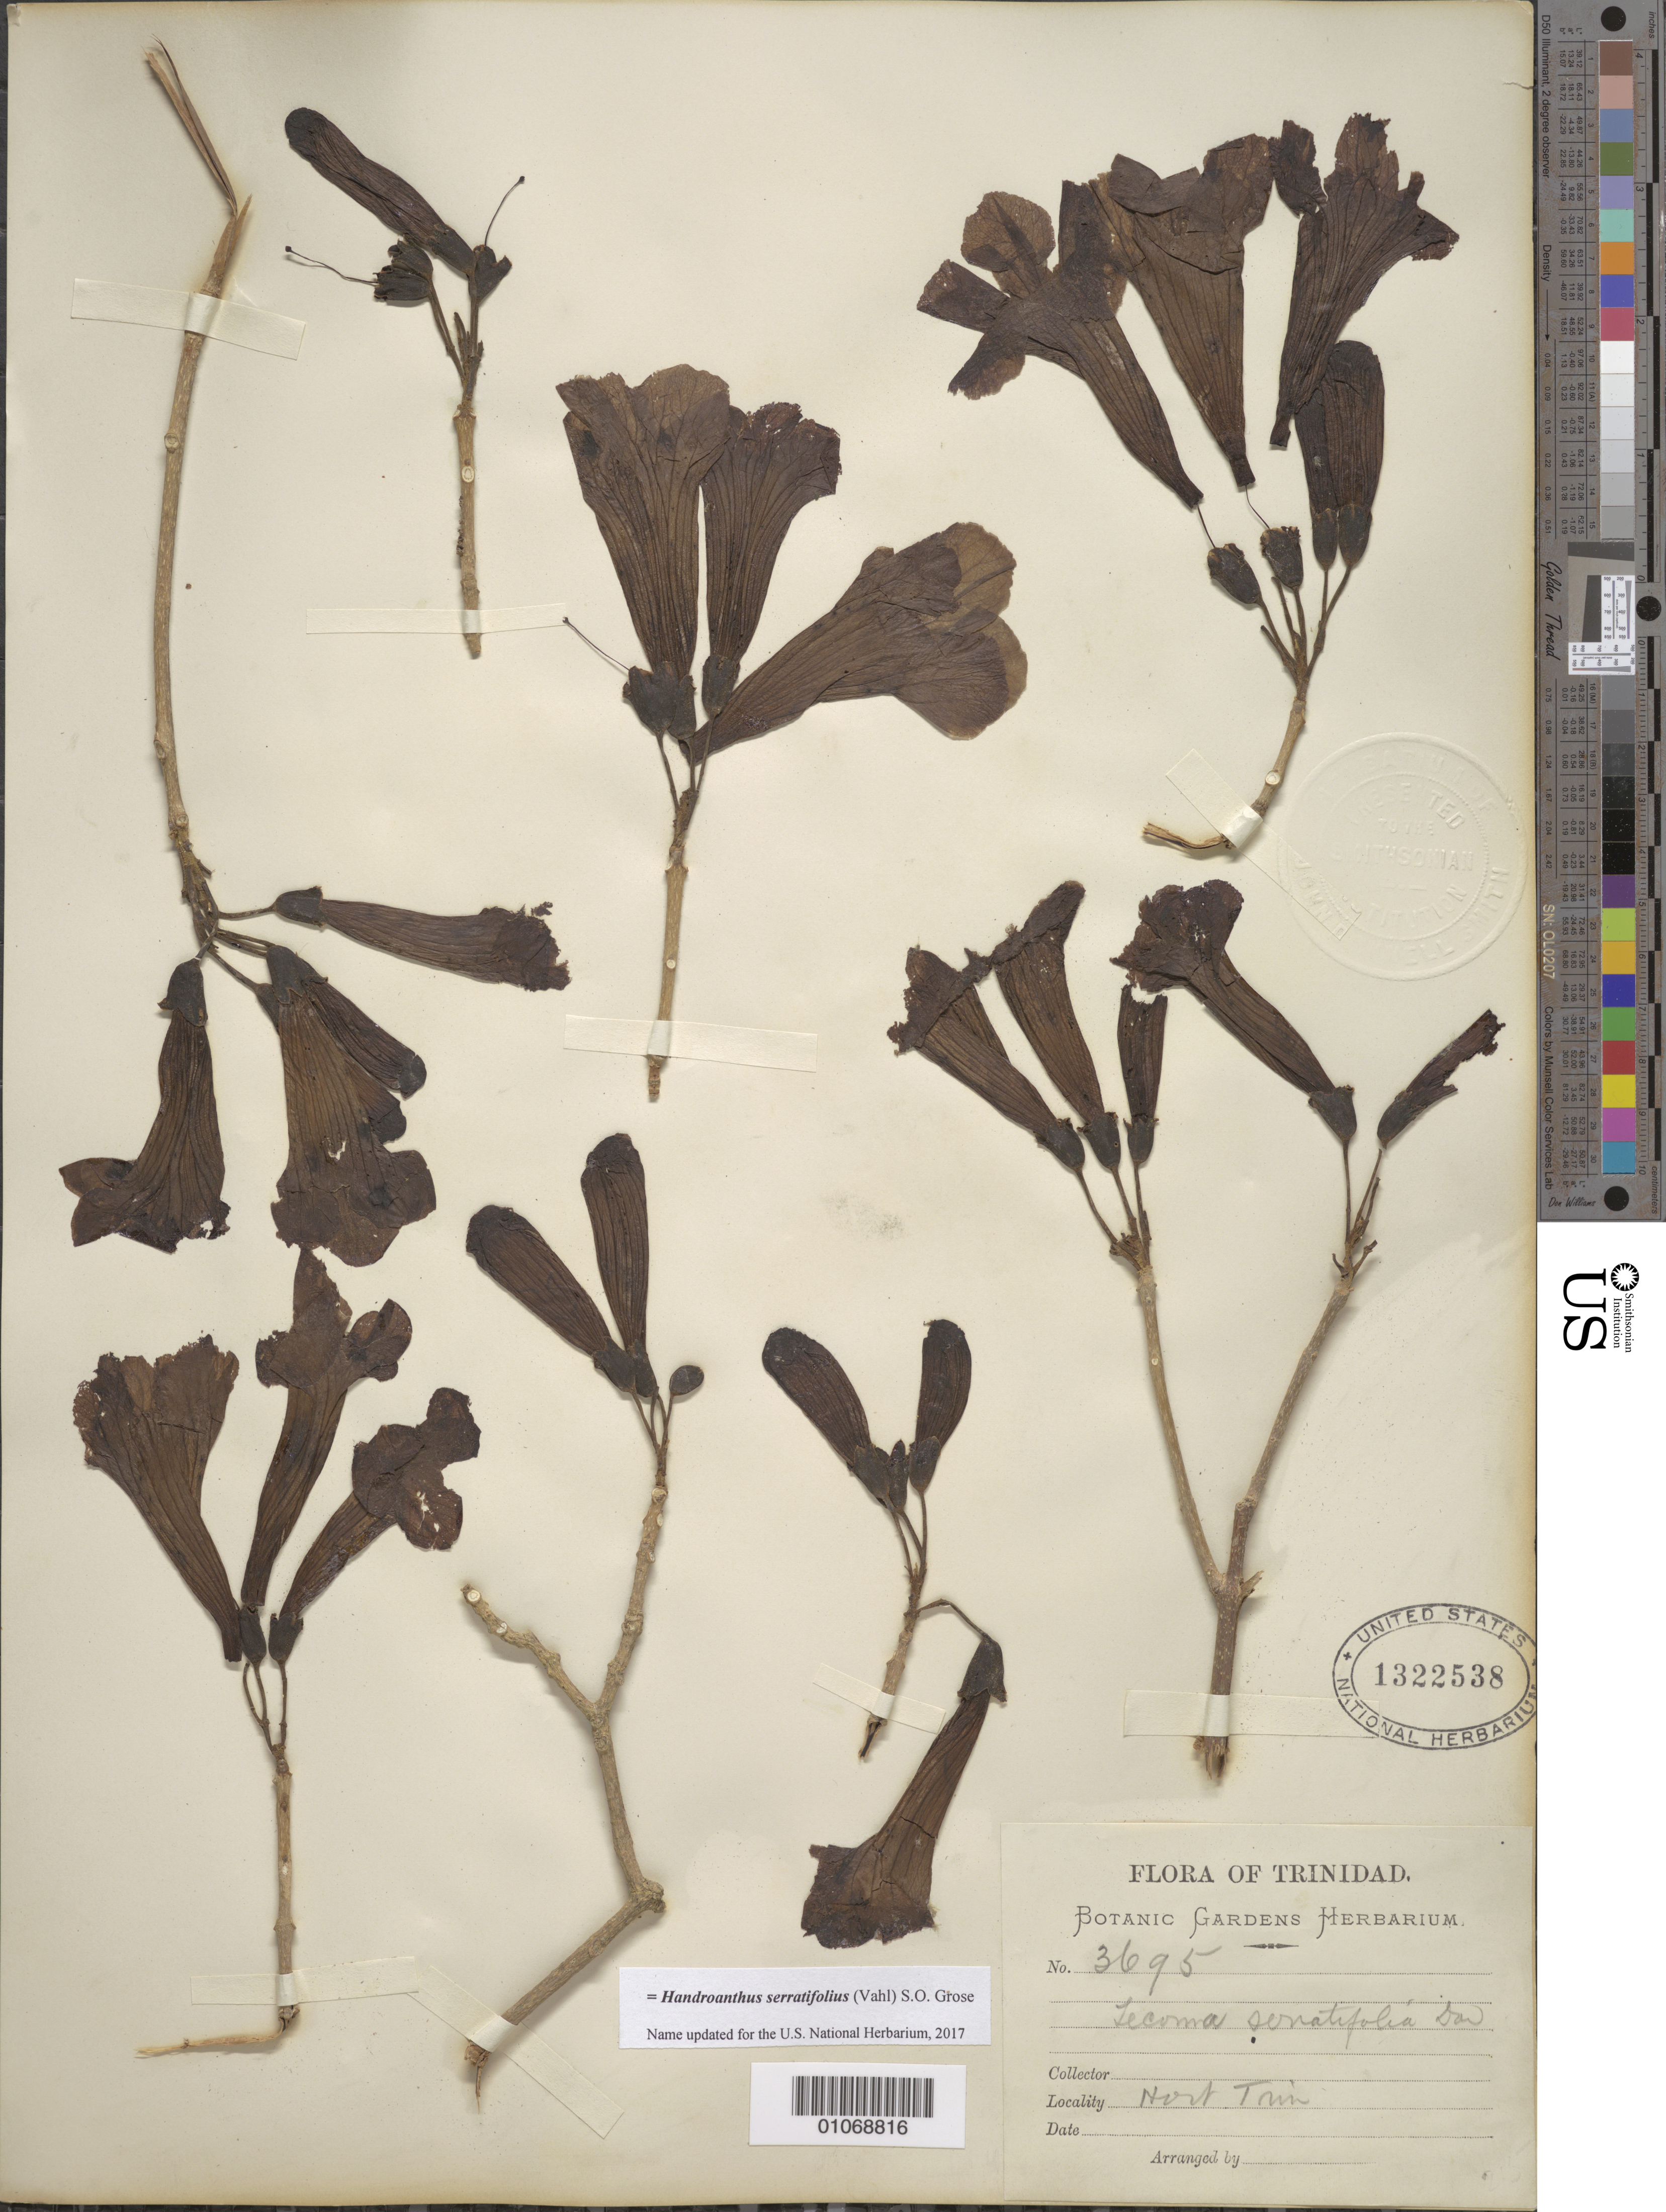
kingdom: Plantae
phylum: Tracheophyta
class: Magnoliopsida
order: Lamiales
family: Bignoniaceae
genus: Handroanthus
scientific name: Handroanthus serratifolius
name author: (Vahl) S.O. Grose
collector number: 3695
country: Trinidad and Tobago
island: Trinidad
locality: Hort Trin.?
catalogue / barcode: US 1322538